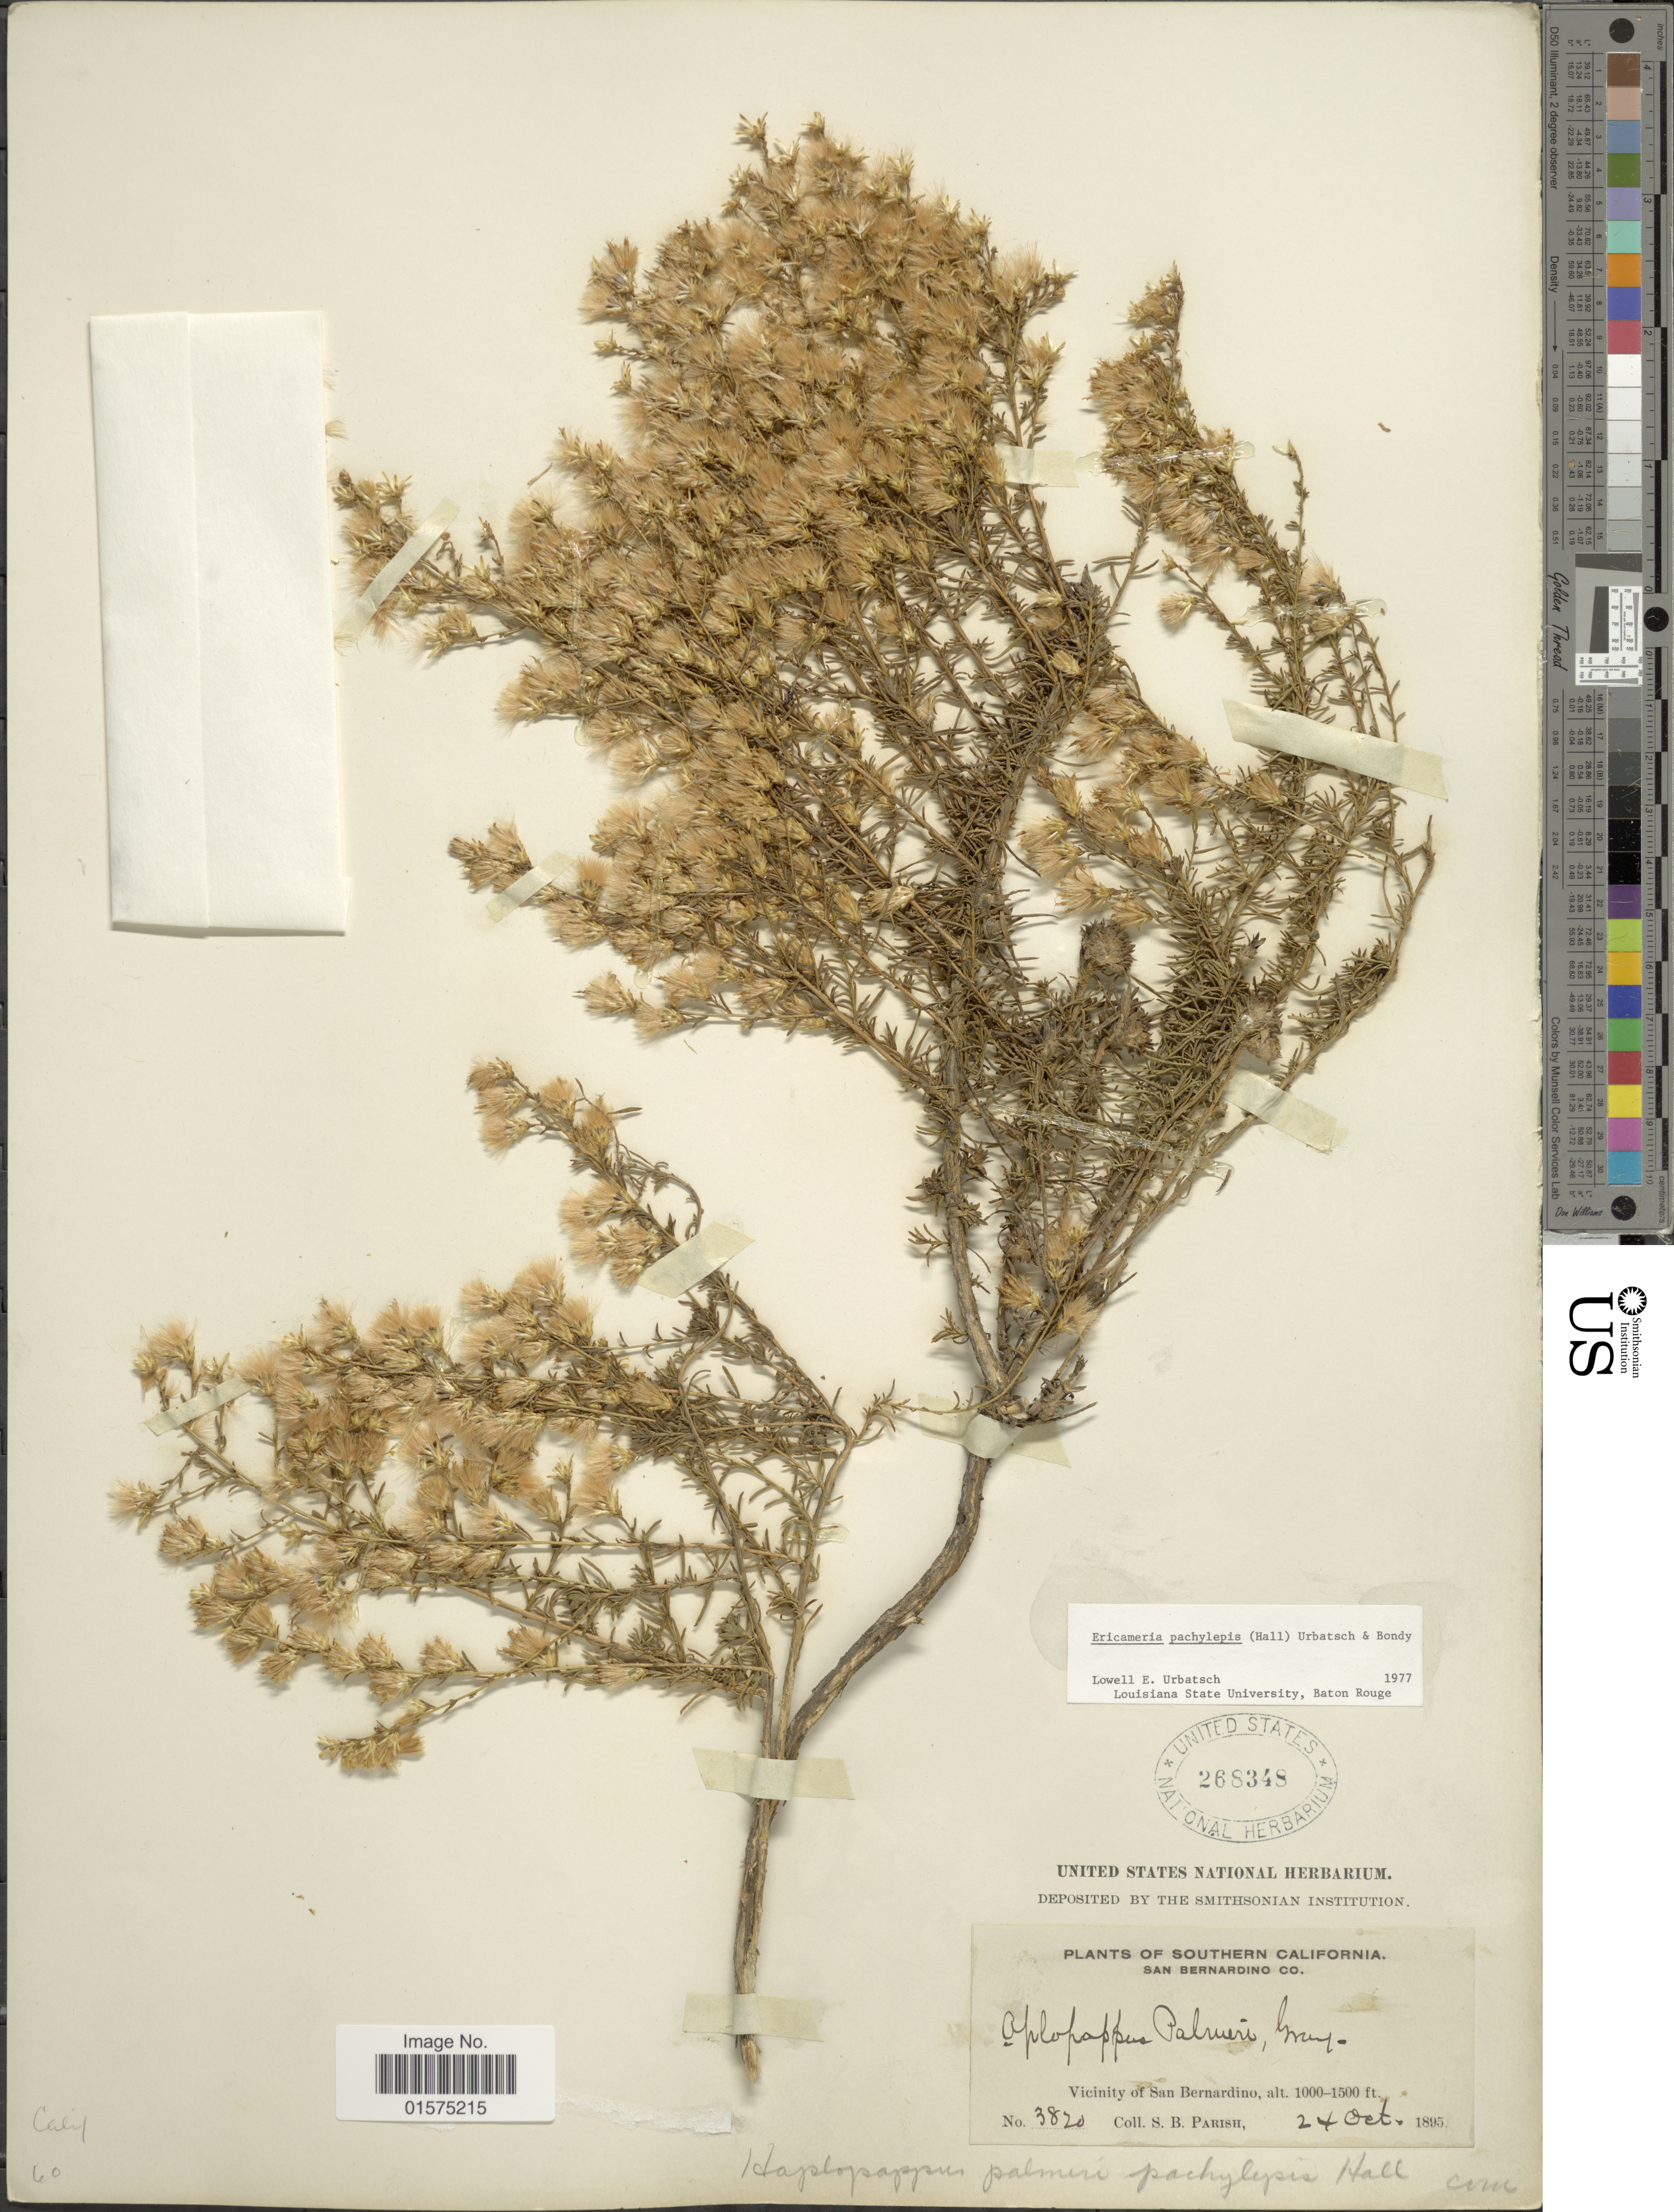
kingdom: Plantae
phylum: Tracheophyta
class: Magnoliopsida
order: Asterales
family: Asteraceae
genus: Ericameria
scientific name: Ericameria pachylepis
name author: (Hall.) Urbatsch & Bondy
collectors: S. B. Parish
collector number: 3820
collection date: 1895-10-24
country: United States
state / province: California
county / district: San Bernardino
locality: Southern California. San Bernardino Co. Vicinity of San Bernardino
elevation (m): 305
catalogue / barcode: US 268348